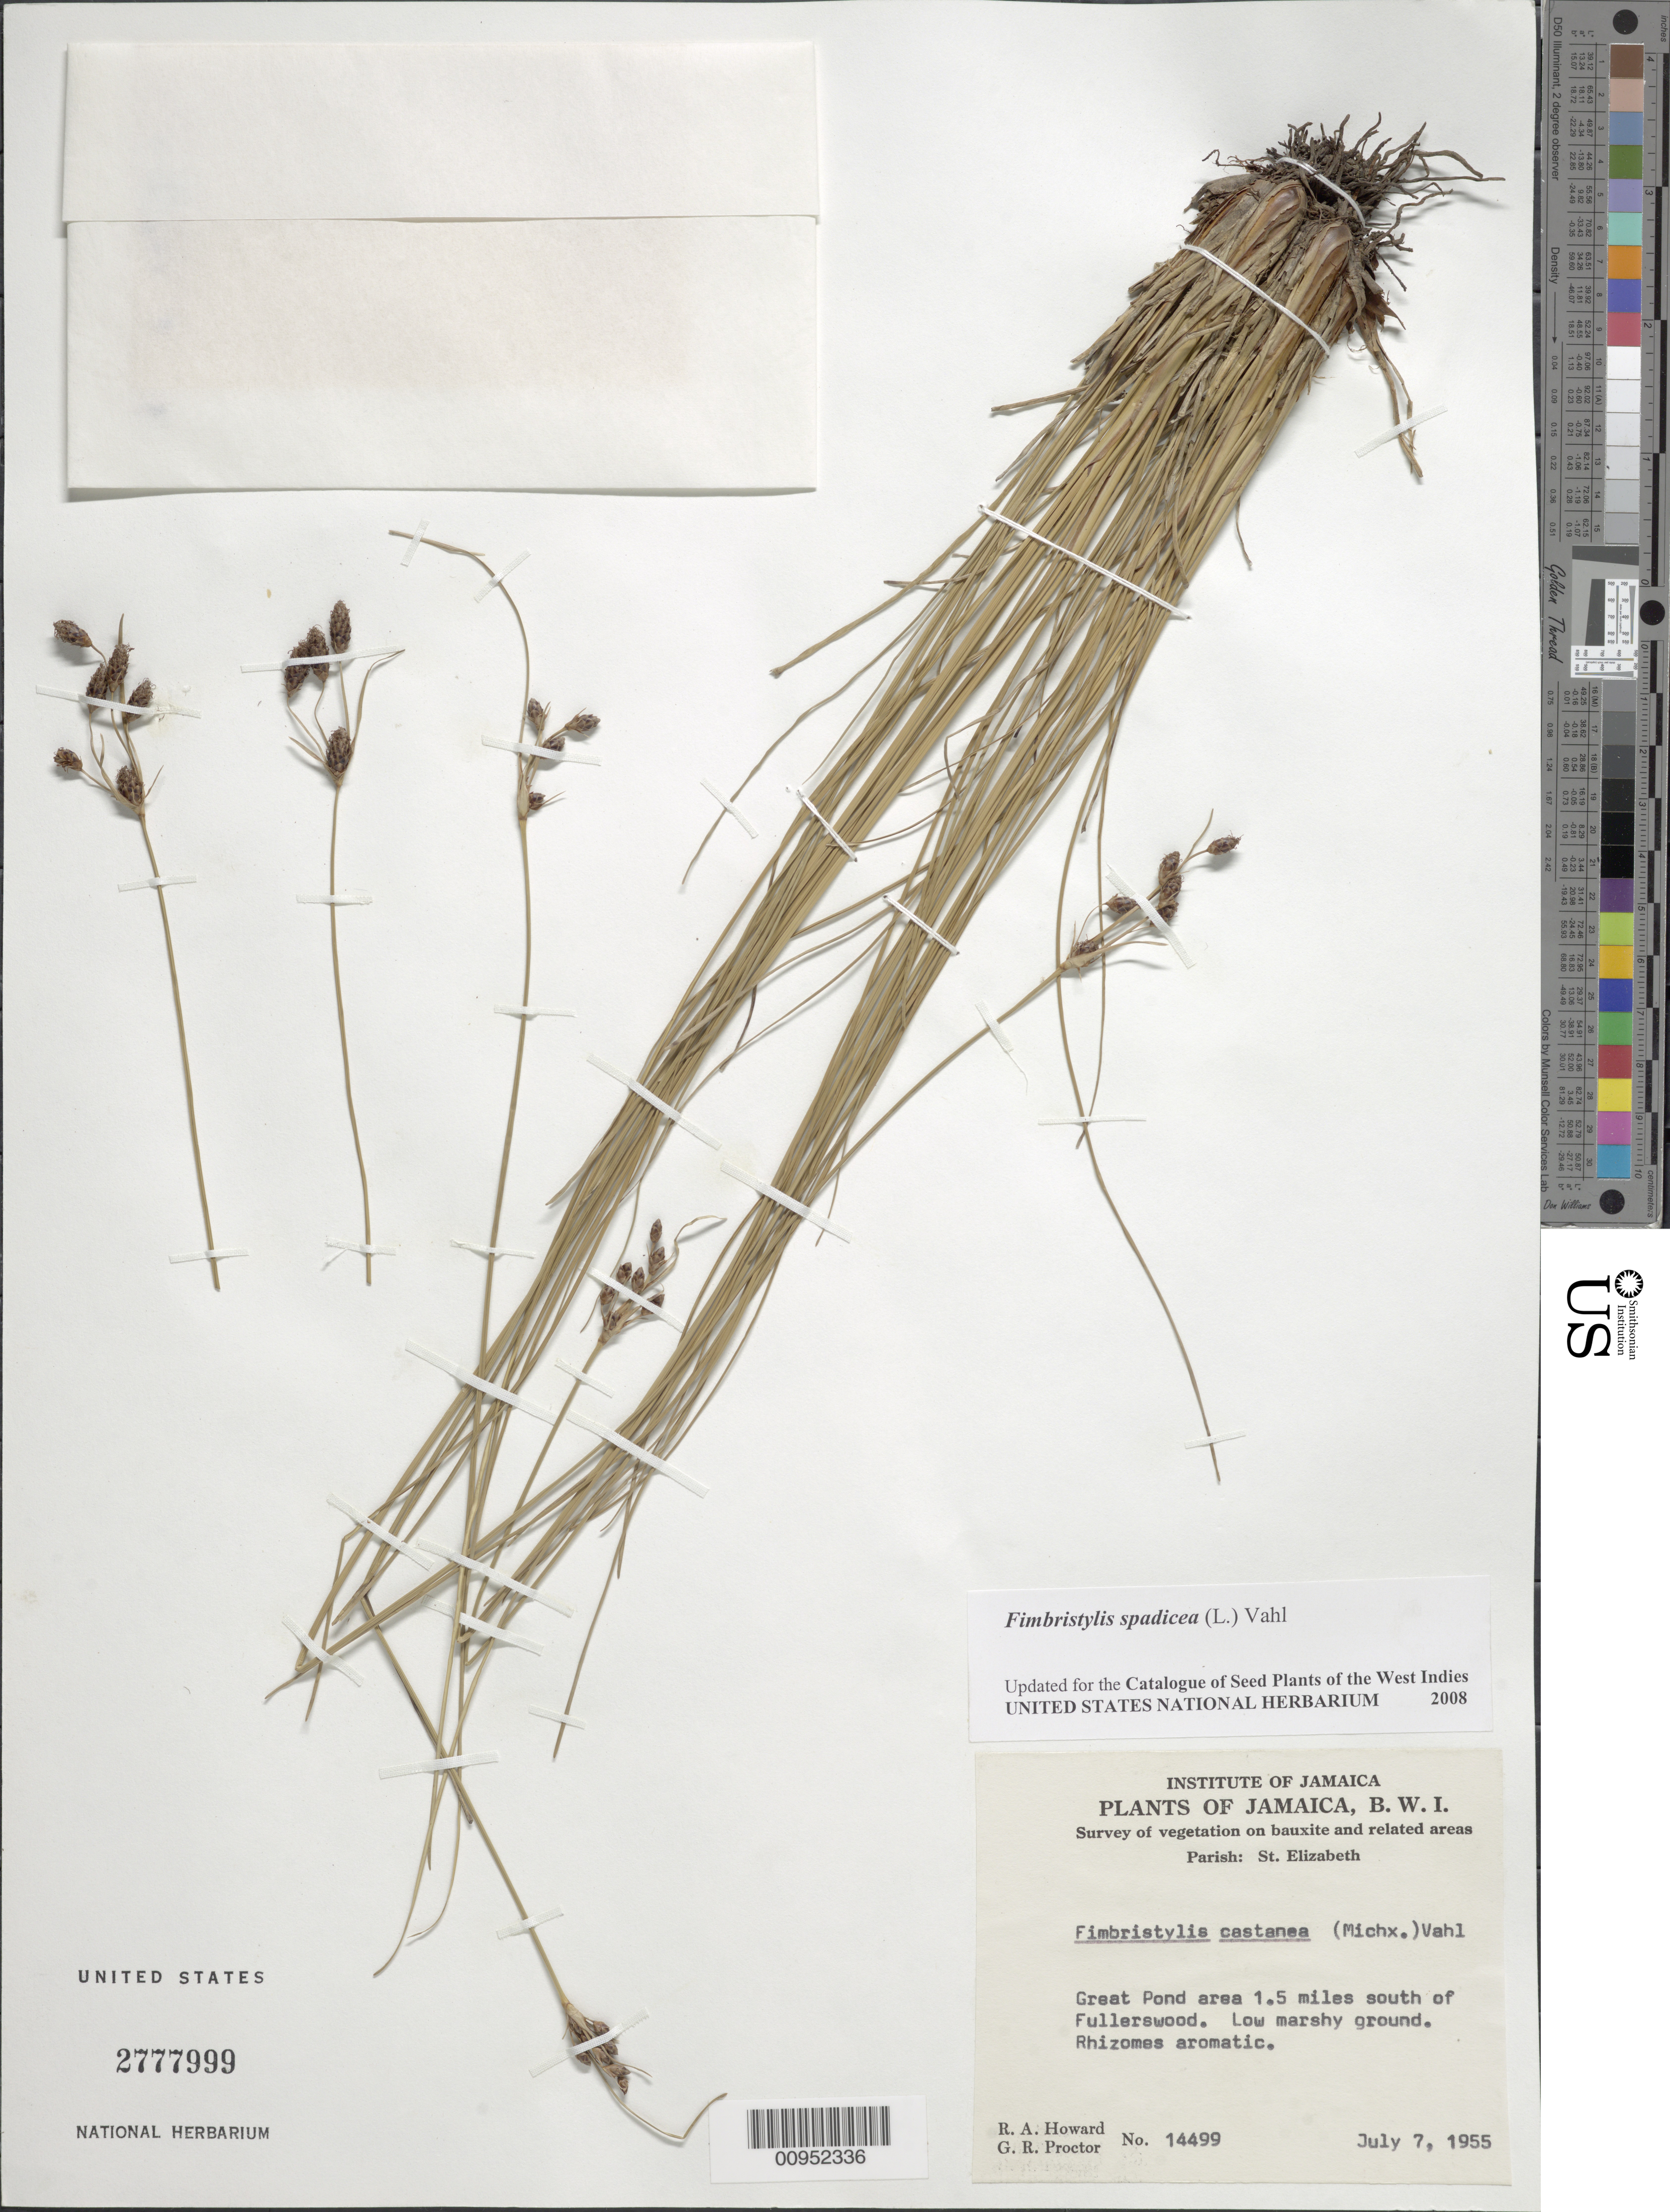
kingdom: Plantae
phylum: Tracheophyta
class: Liliopsida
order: Poales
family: Cyperaceae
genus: Fimbristylis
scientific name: Fimbristylis spadicea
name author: (L.) Vahl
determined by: Strong, M. T., (US), Smithsonian Institution - National Museum of Natural History (UNITED STATES)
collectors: R. A. Howard & G. R. Proctor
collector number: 14499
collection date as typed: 07 Jul 1955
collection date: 1955-07-07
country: Jamaica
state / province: Saint Elizabeth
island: Jamaica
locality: Great Pond area, 1.5 miles S of Fullerswood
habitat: Low marshy ground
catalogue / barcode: US 2777999